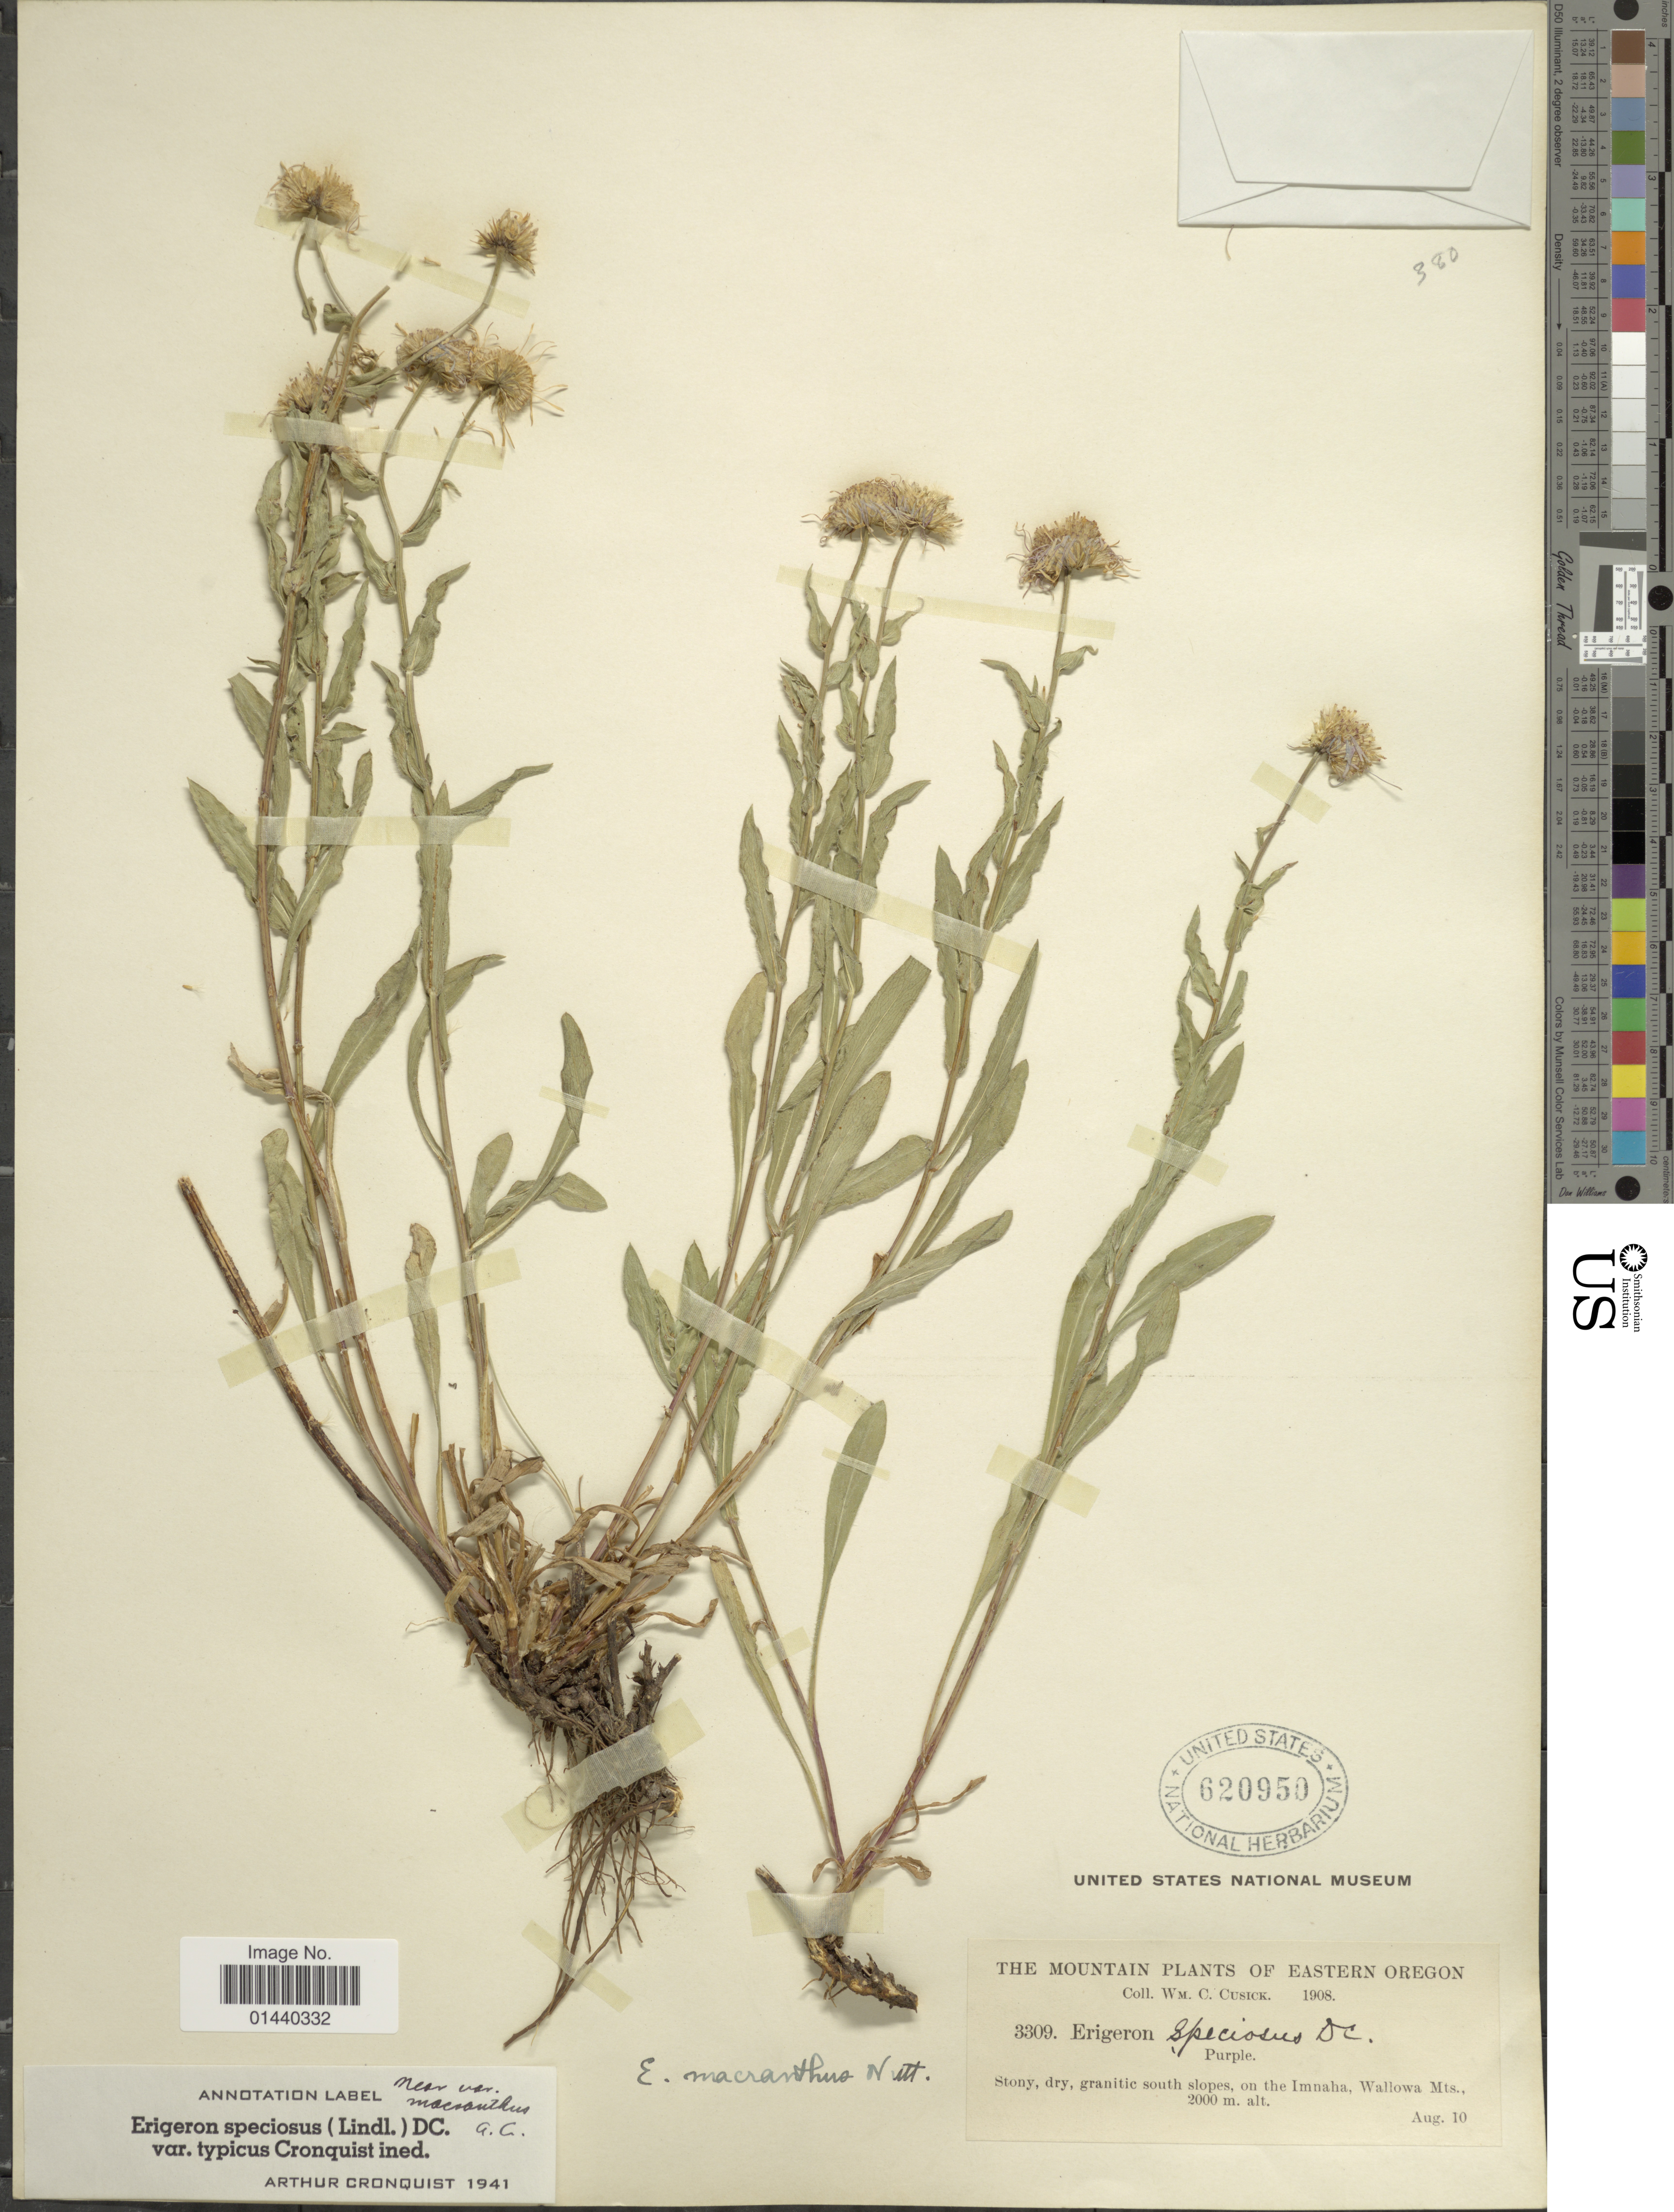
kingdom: Plantae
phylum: Tracheophyta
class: Magnoliopsida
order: Asterales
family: Asteraceae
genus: Erigeron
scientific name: Erigeron speciosus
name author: (Lindl.) DC.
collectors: W. C. Cusick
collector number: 3309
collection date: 1908-08-10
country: United States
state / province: Oregon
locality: Eastern Oregon. Granitic south slopes, on the Imnaha, Wallowa Mts.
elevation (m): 2000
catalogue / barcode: US 620950